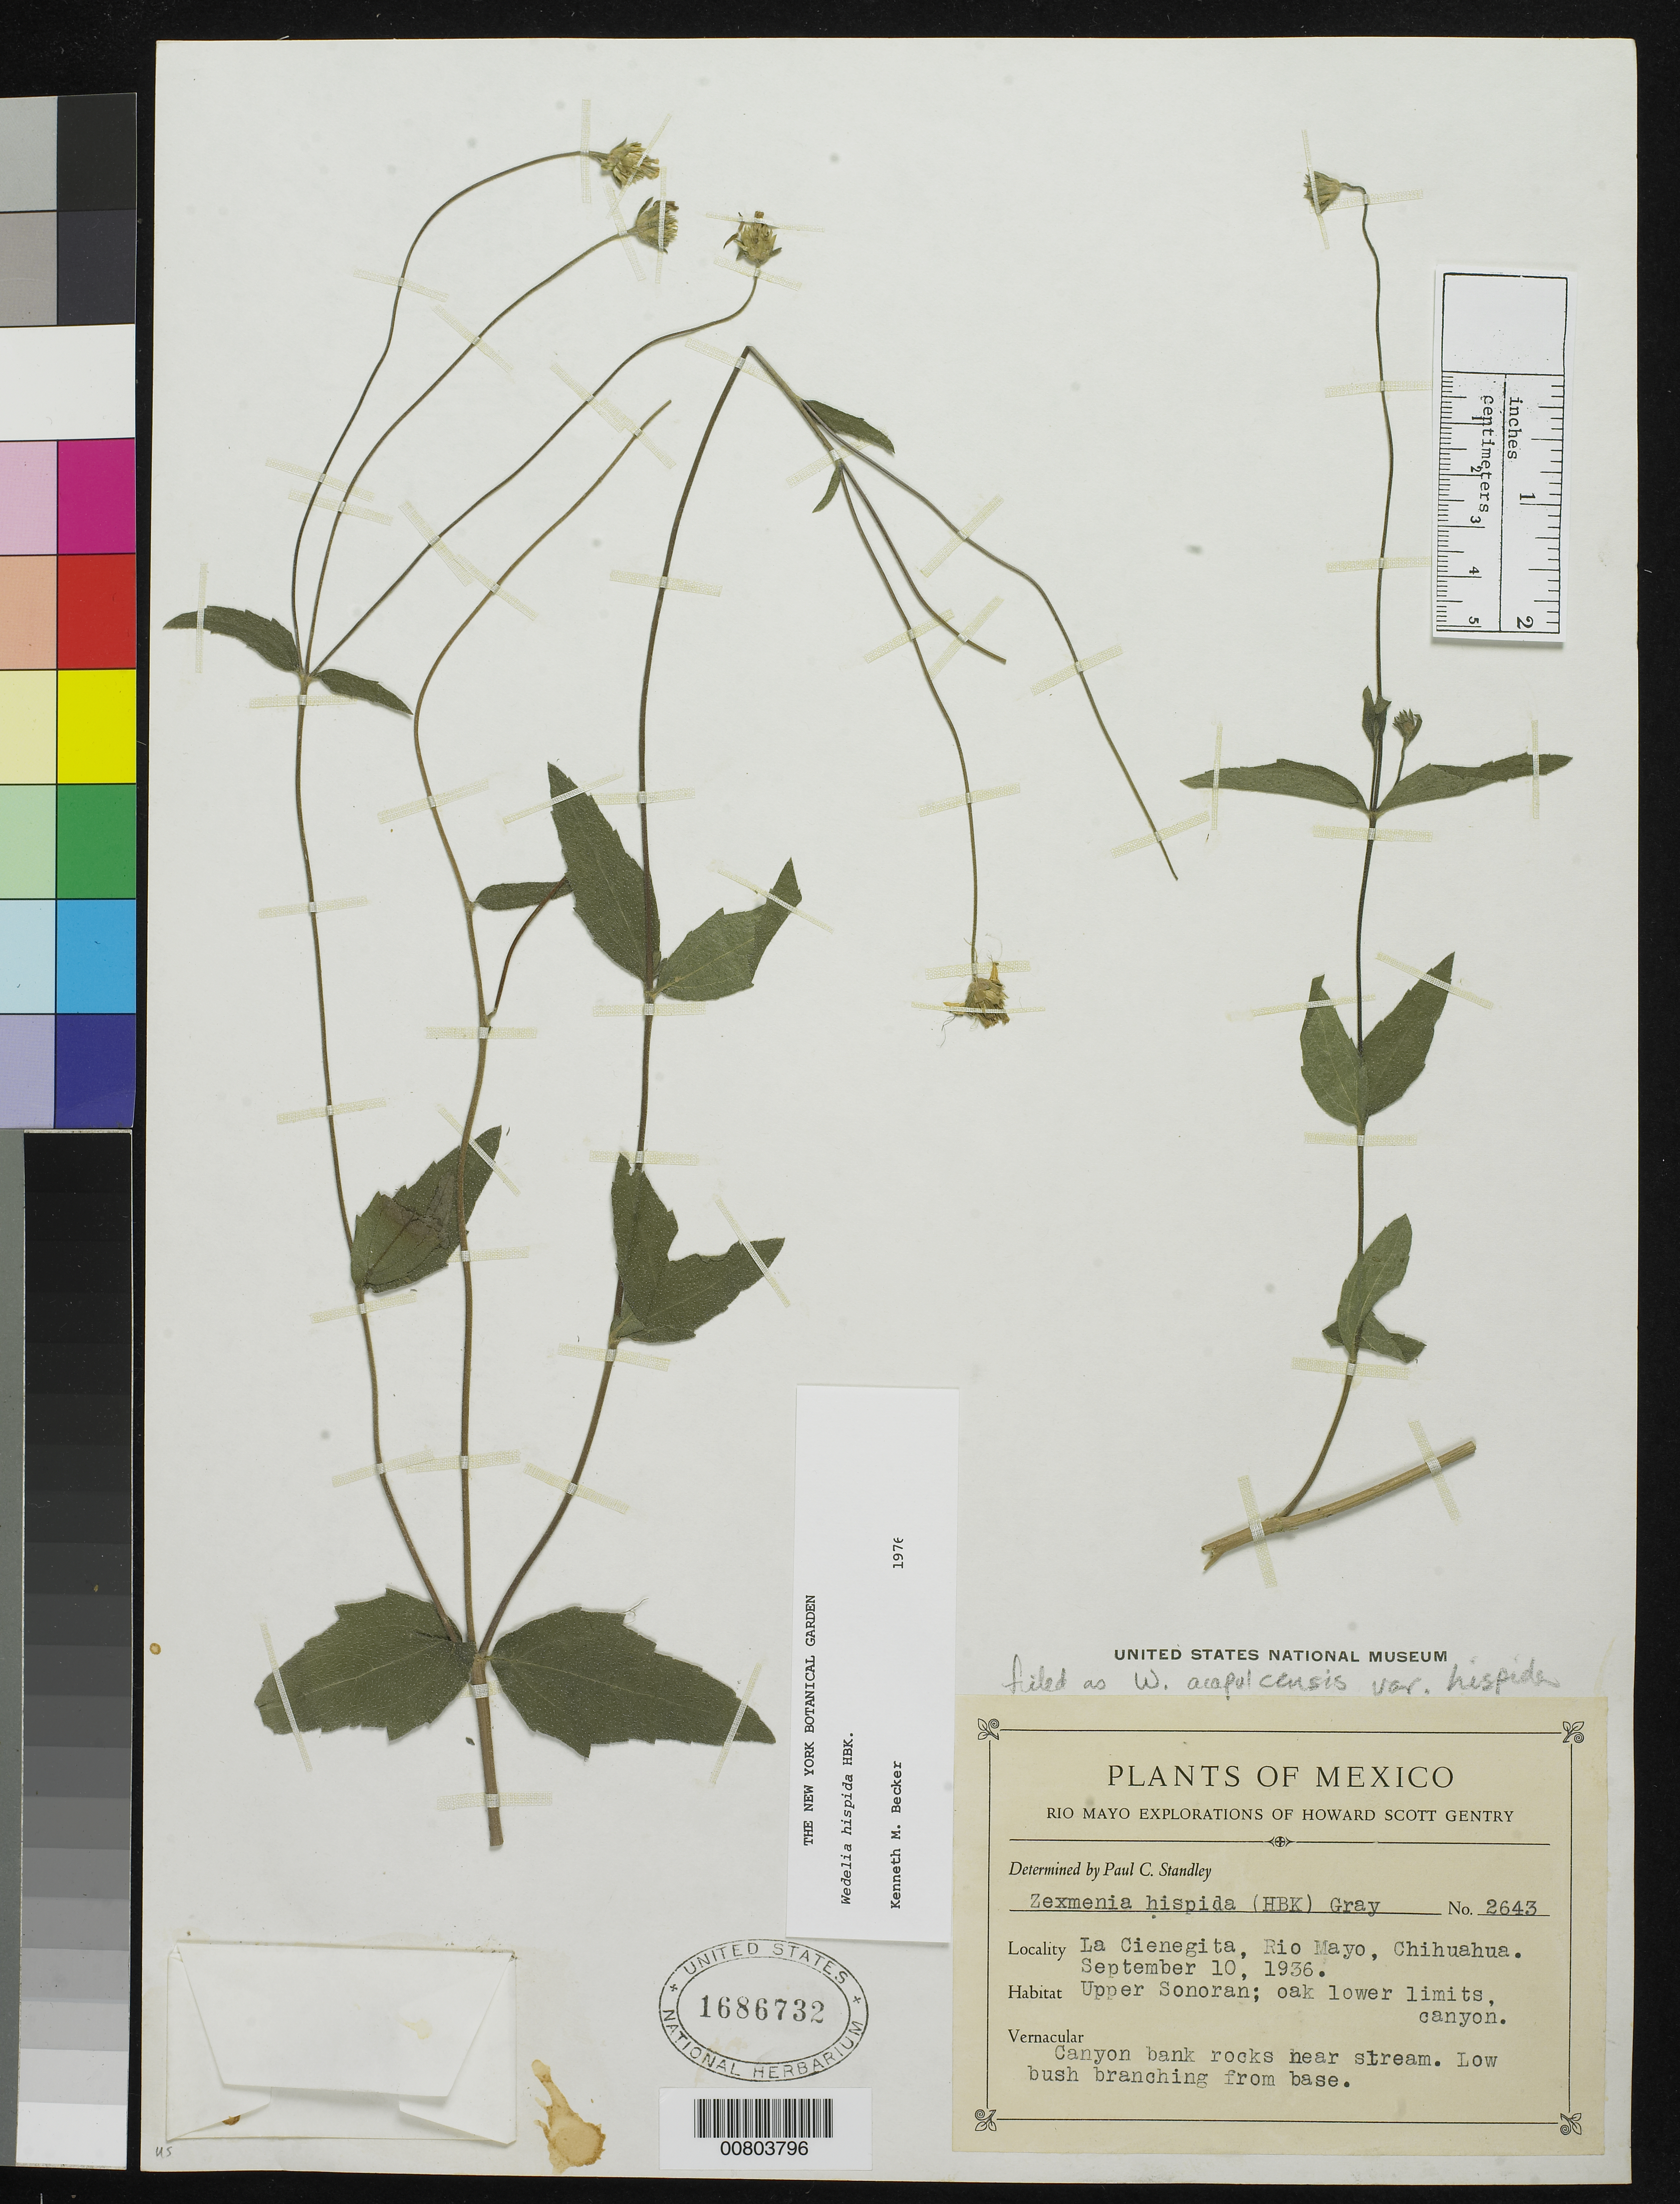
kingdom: Plantae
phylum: Tracheophyta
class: Magnoliopsida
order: Asterales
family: Asteraceae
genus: Wedelia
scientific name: Wedelia acapulcensis var. hispida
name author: (Kunth) Strother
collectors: H. S. Gentry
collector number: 2643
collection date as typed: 10 Sep 1936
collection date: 1936-09-10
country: Mexico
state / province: Chihuahua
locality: La Cienegita, Rio Mayo, Chihuahua.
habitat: Upper Sonoran; Oak lower limits canyon. Canyon bank rocks near stream.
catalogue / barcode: US 1686732